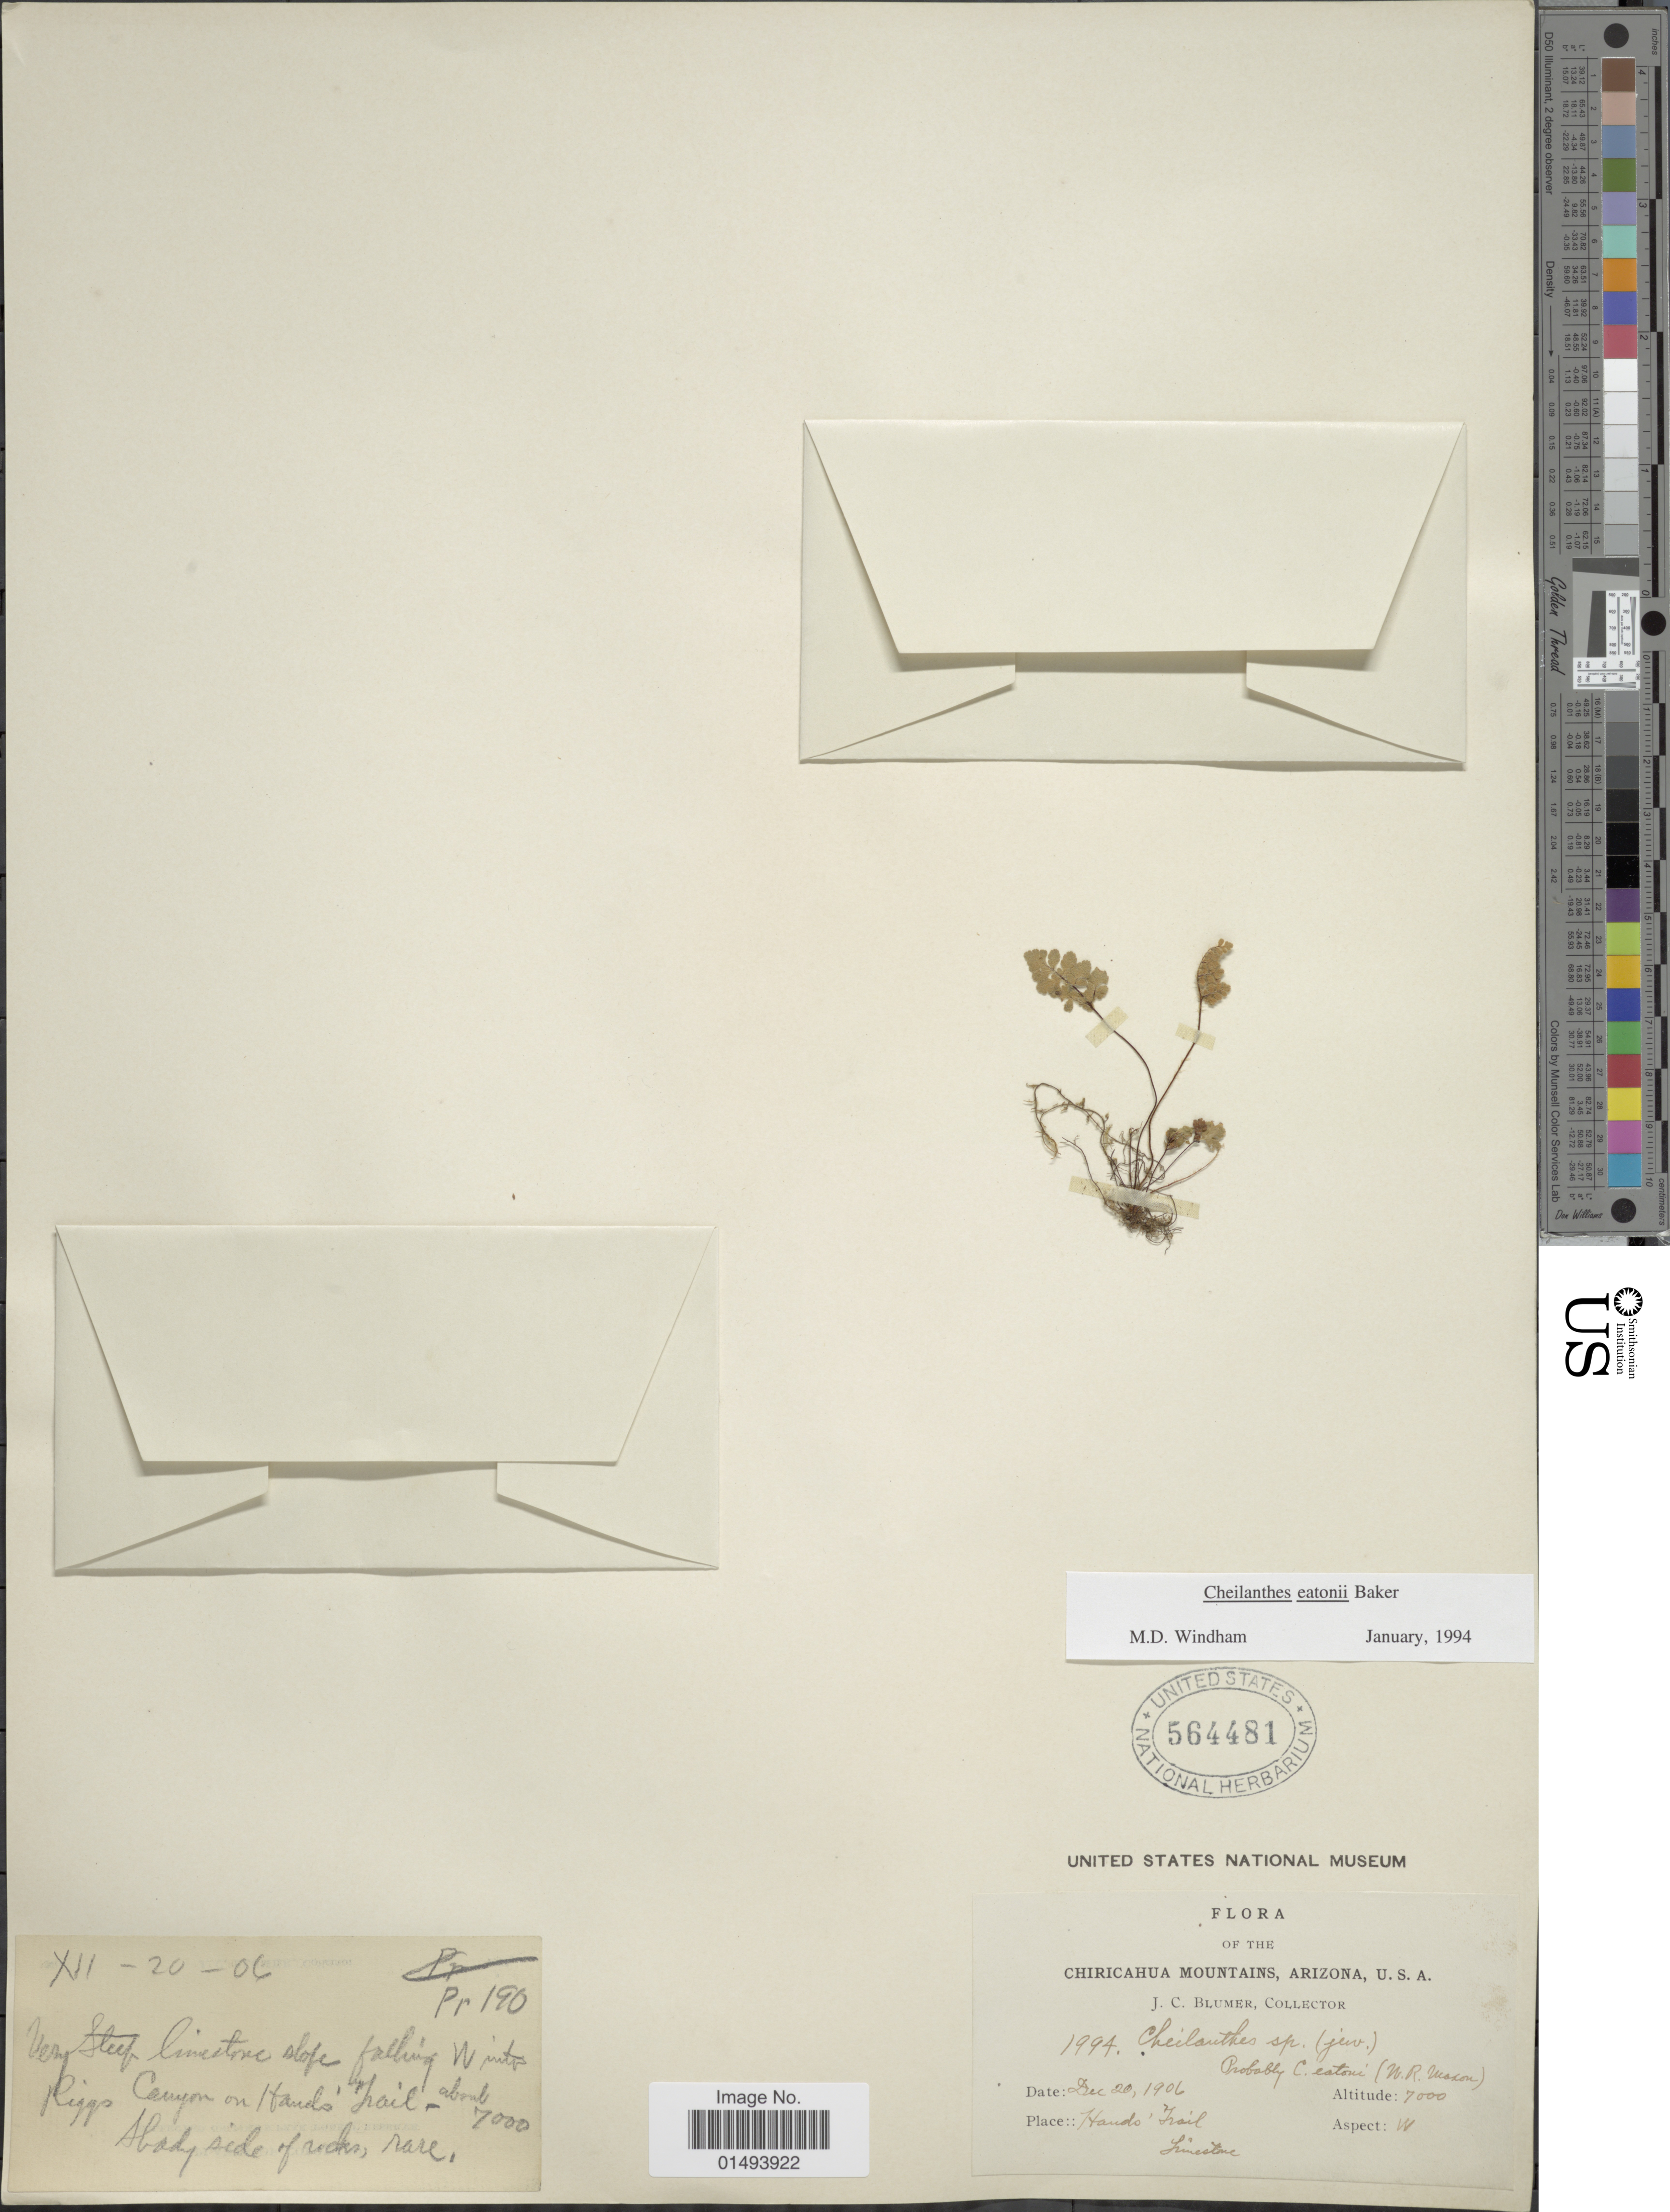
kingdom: Plantae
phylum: Tracheophyta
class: Polypodiopsida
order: Polypodiales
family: Pteridaceae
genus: Myriopteris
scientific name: Myriopteris rufa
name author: Fée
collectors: J. C. Blumer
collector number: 1994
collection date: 1906-12-20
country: United States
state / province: Arizona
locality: Flora of the Chiricahua Mountains, Very steep limestone slope falling W into Riggs Canyon on Hands Trail.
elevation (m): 2134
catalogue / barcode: US 564481